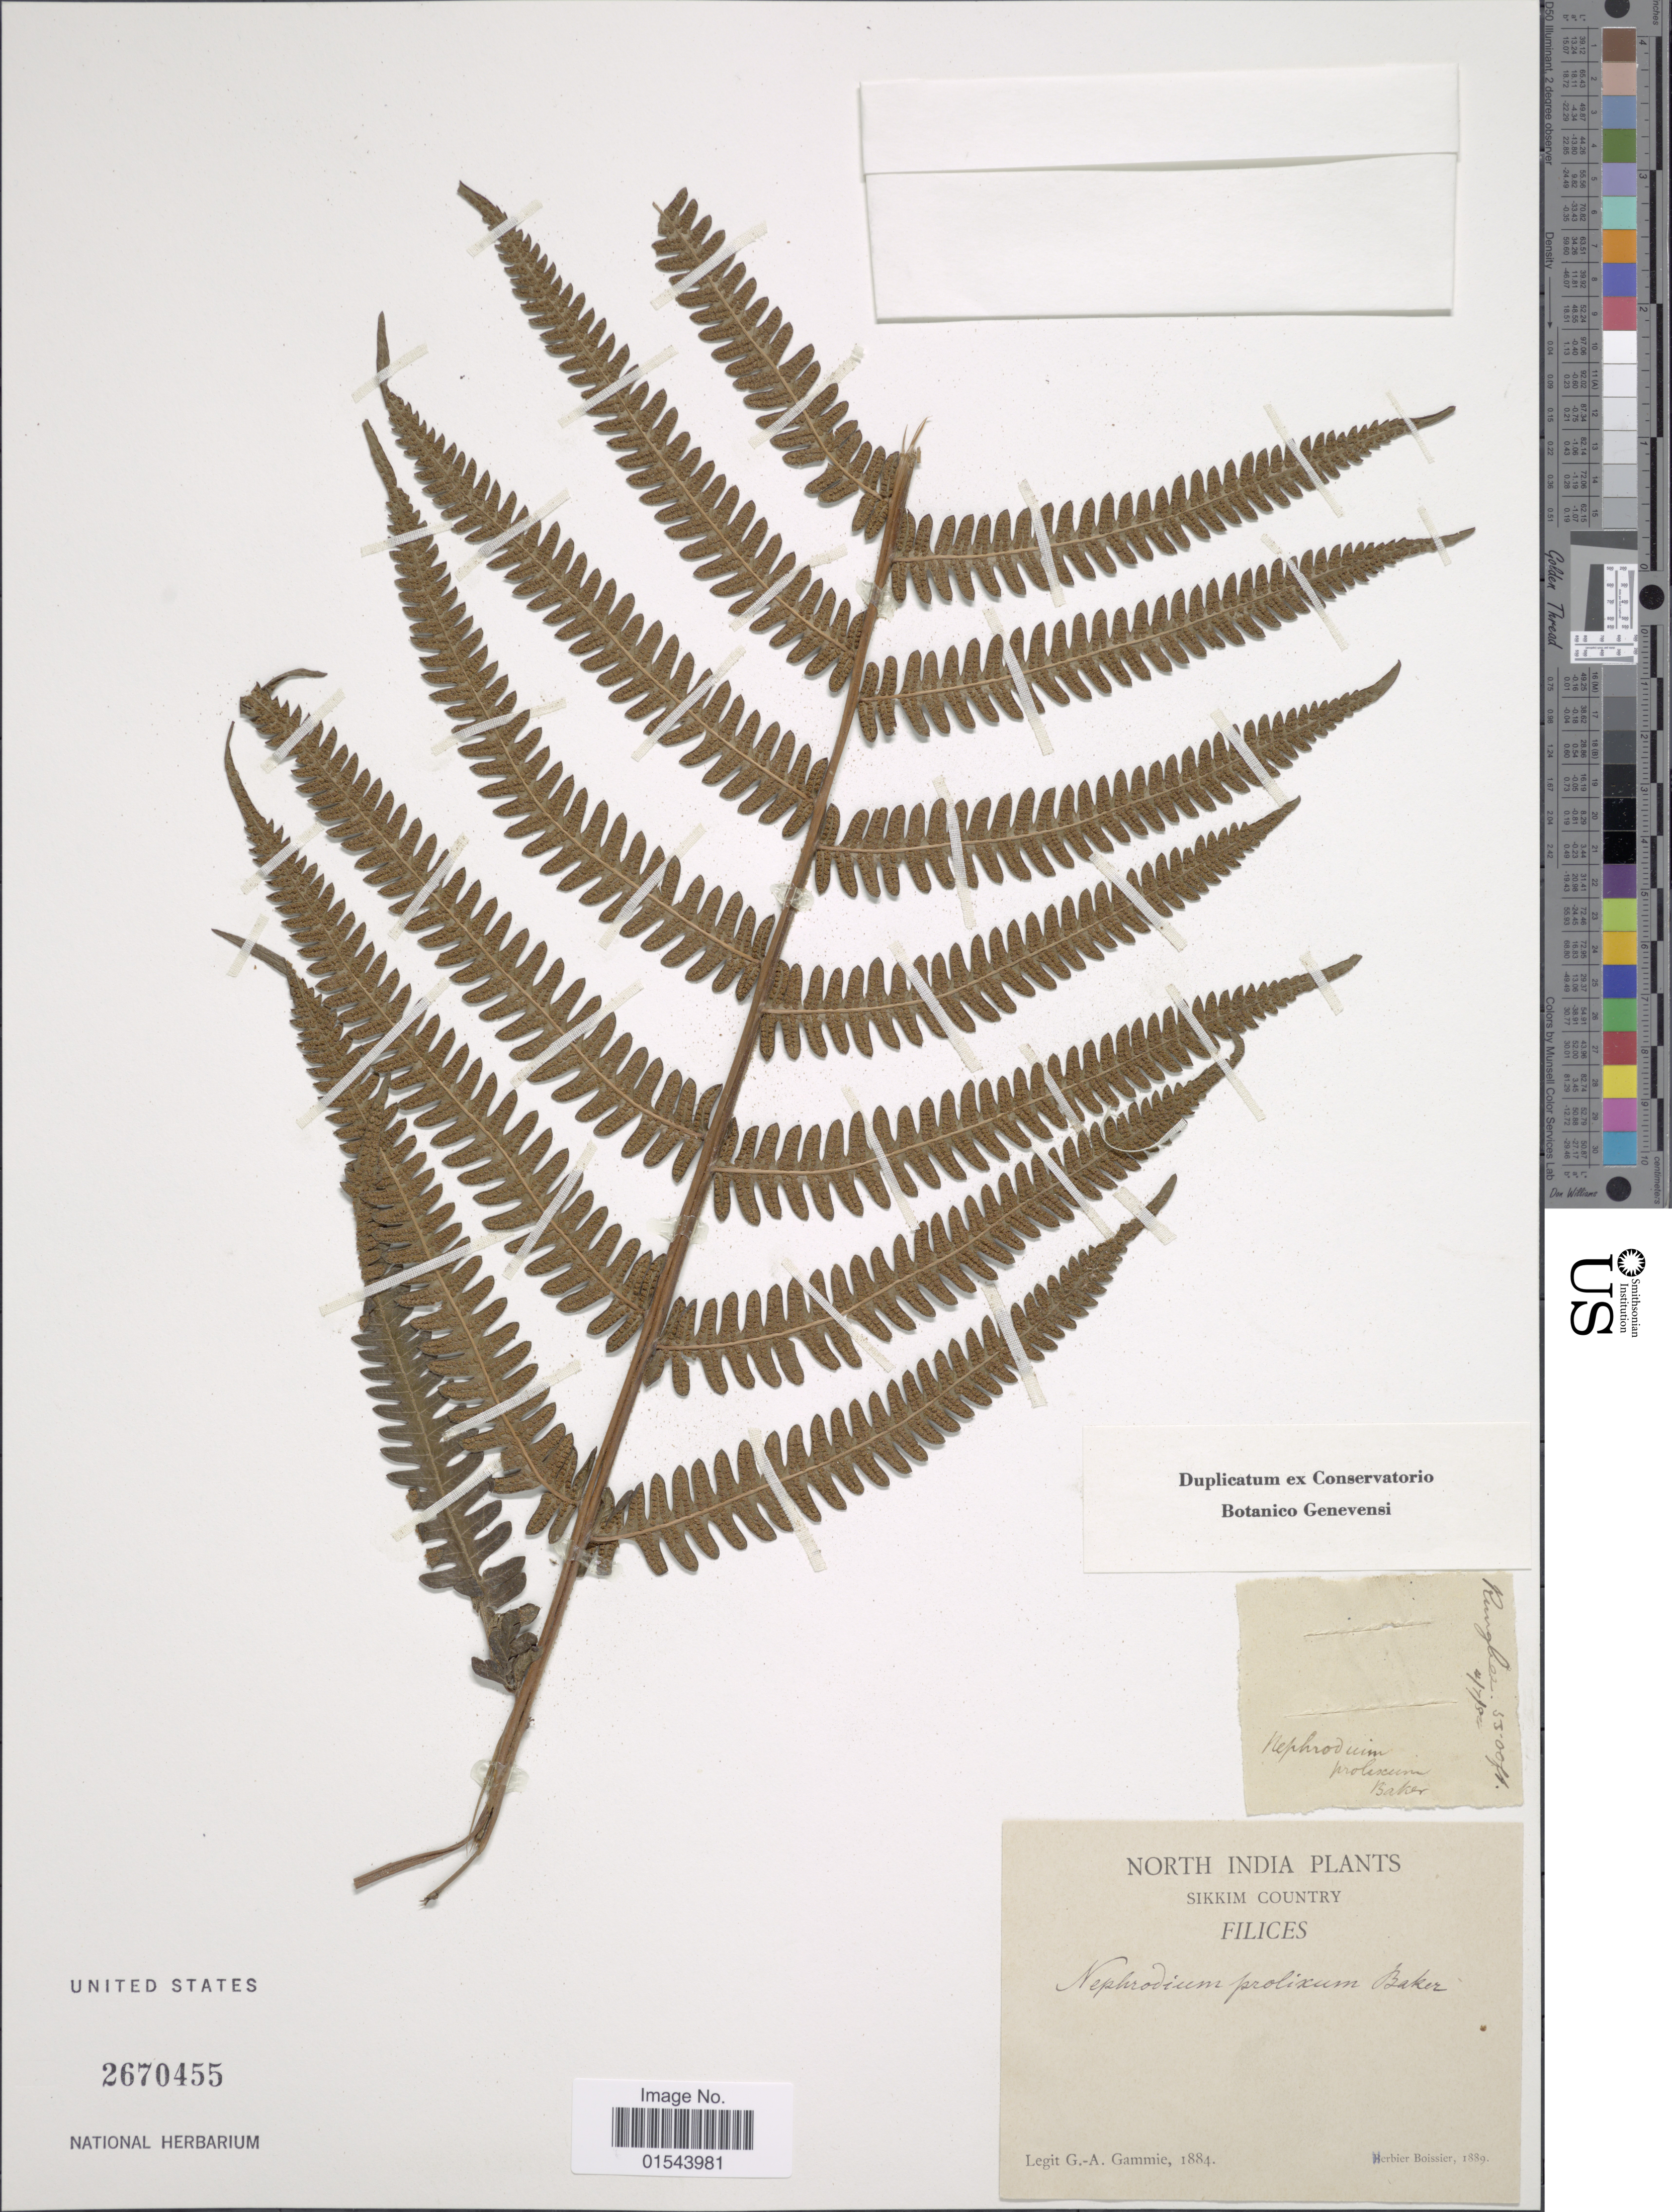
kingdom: Plantae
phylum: Tracheophyta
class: Polypodiopsida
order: Polypodiales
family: Thelypteridaceae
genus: Christella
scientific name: Christella prolixa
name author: (Willd.) Holttum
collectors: G. Gammie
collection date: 1884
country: India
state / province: Sikkim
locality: North India, Sikkim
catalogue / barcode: US 2670455